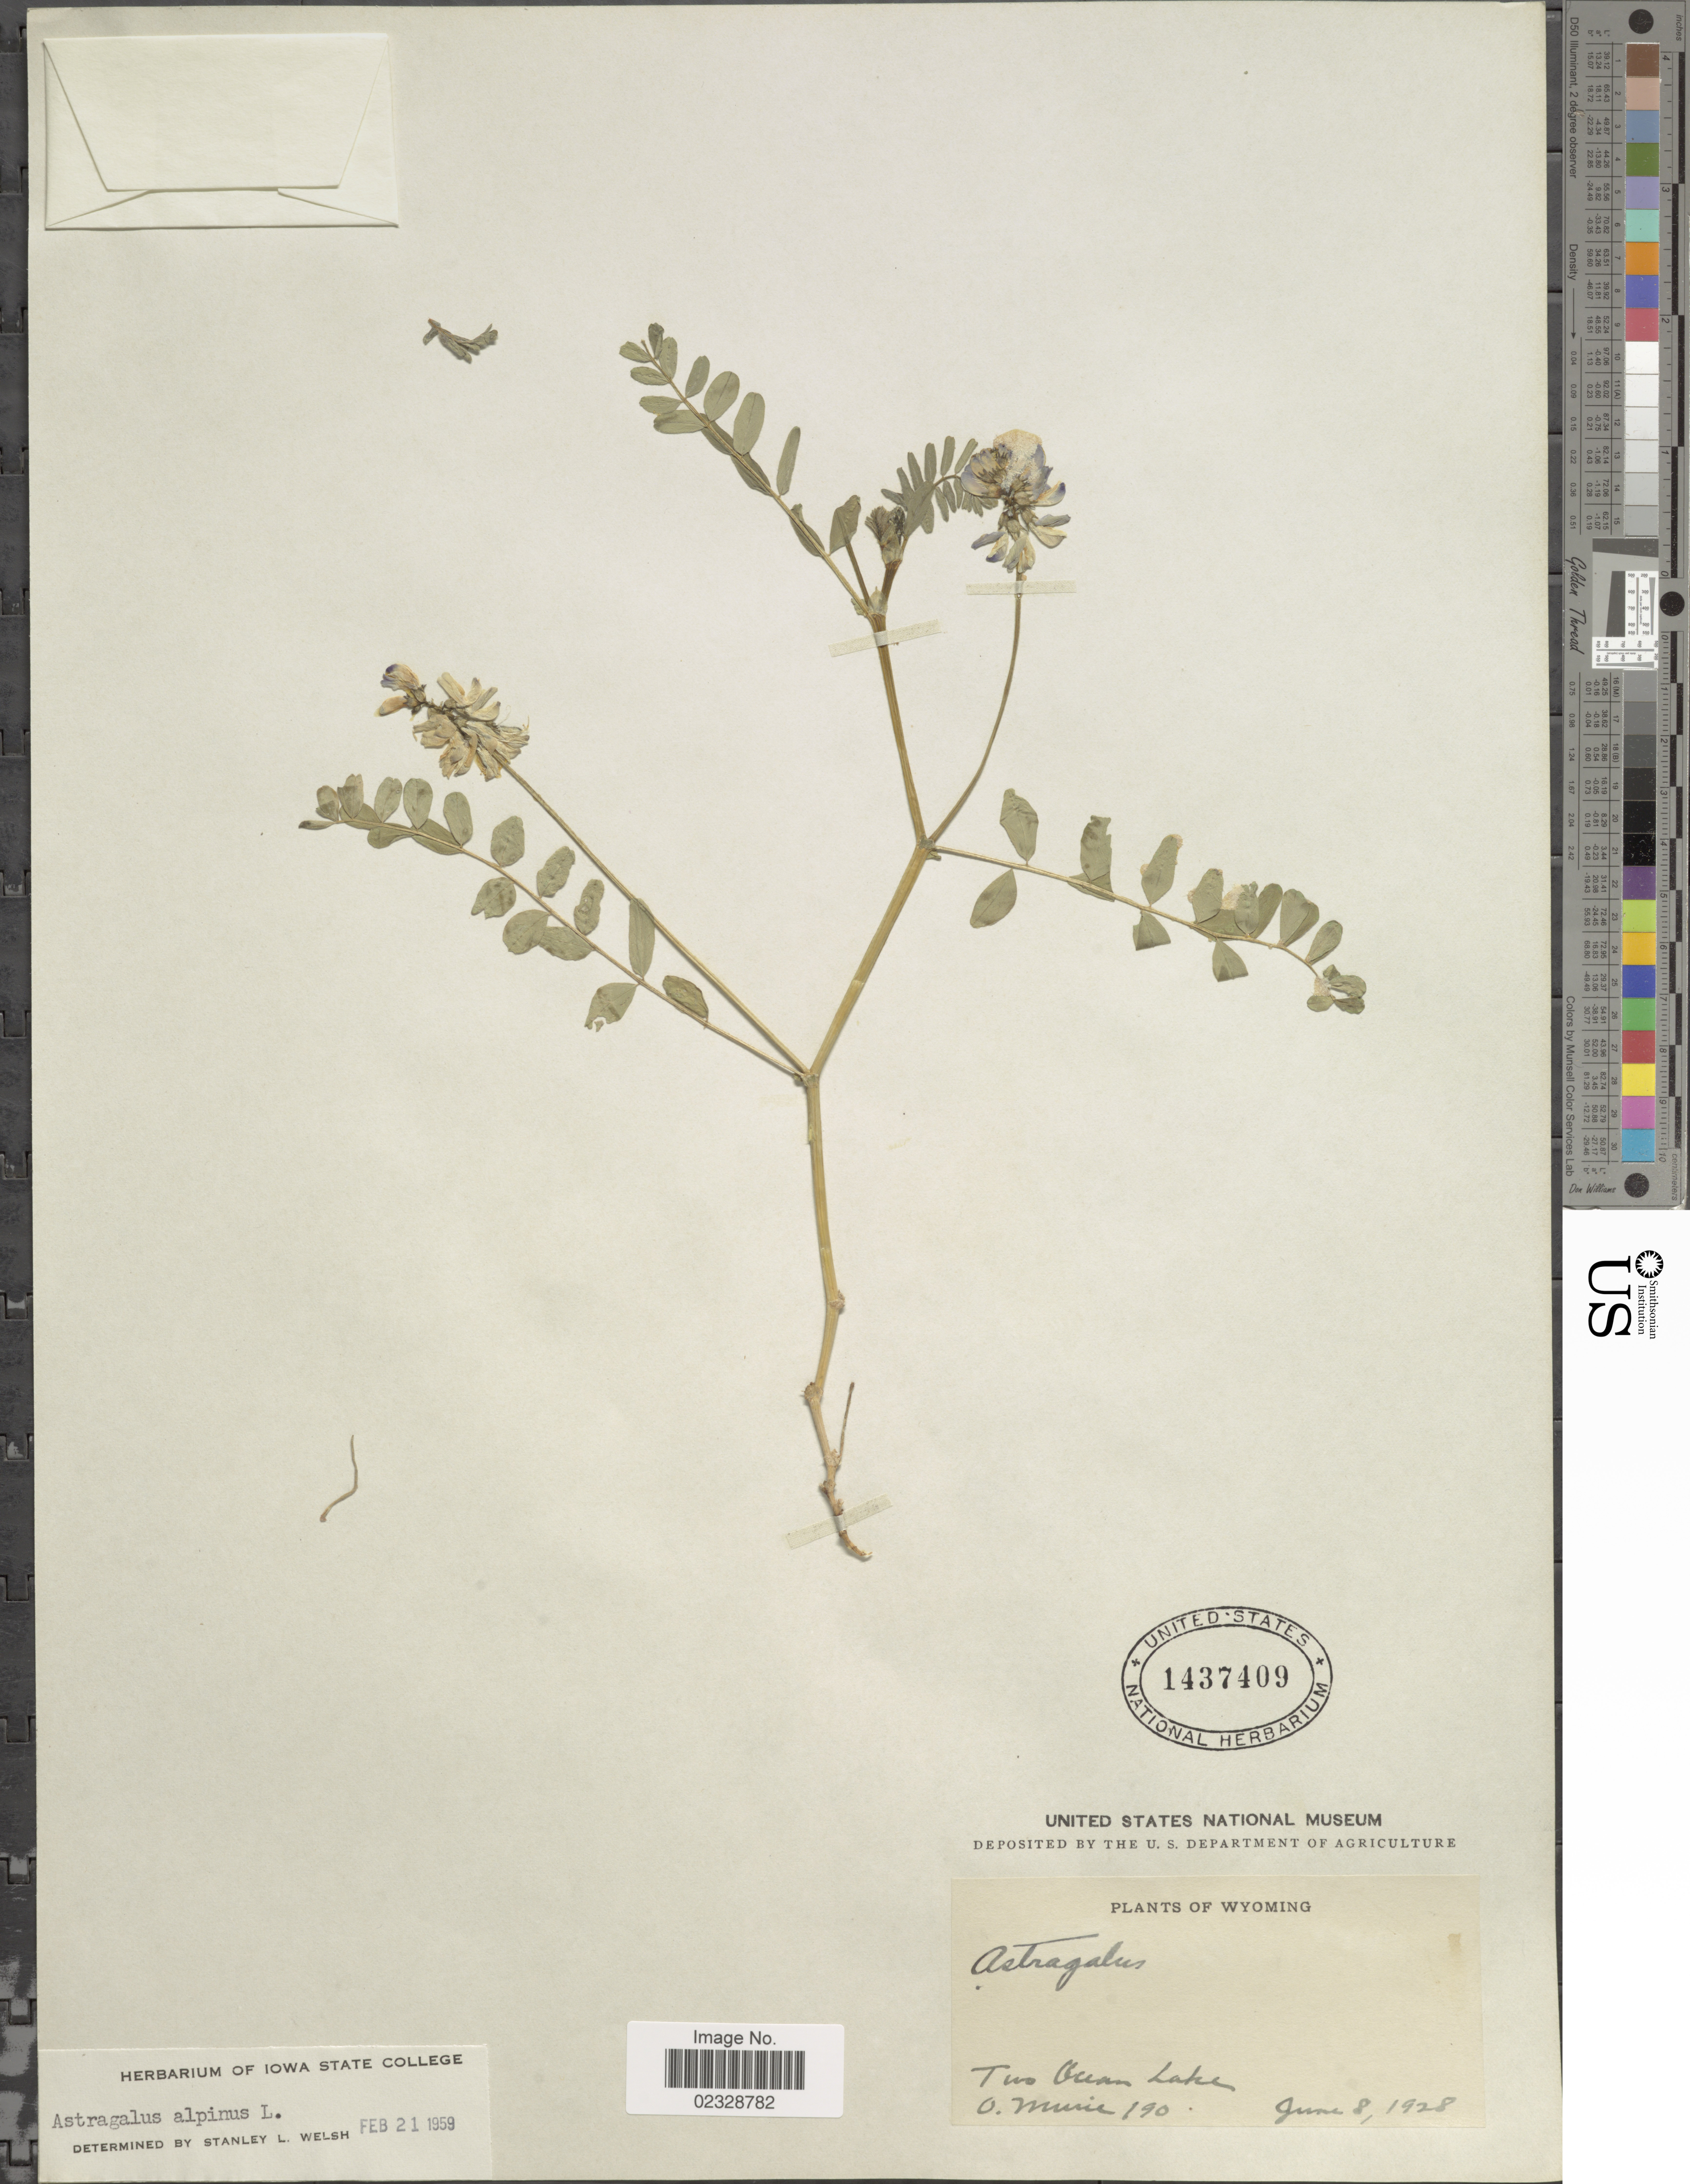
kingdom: Plantae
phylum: Tracheophyta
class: Magnoliopsida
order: Fabales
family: Fabaceae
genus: Astragalus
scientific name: Astragalus alpinus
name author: L.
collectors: O. Murie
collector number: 190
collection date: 1928-06-08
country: United States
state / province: Wyoming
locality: Two Ocean Lake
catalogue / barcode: US 1437409